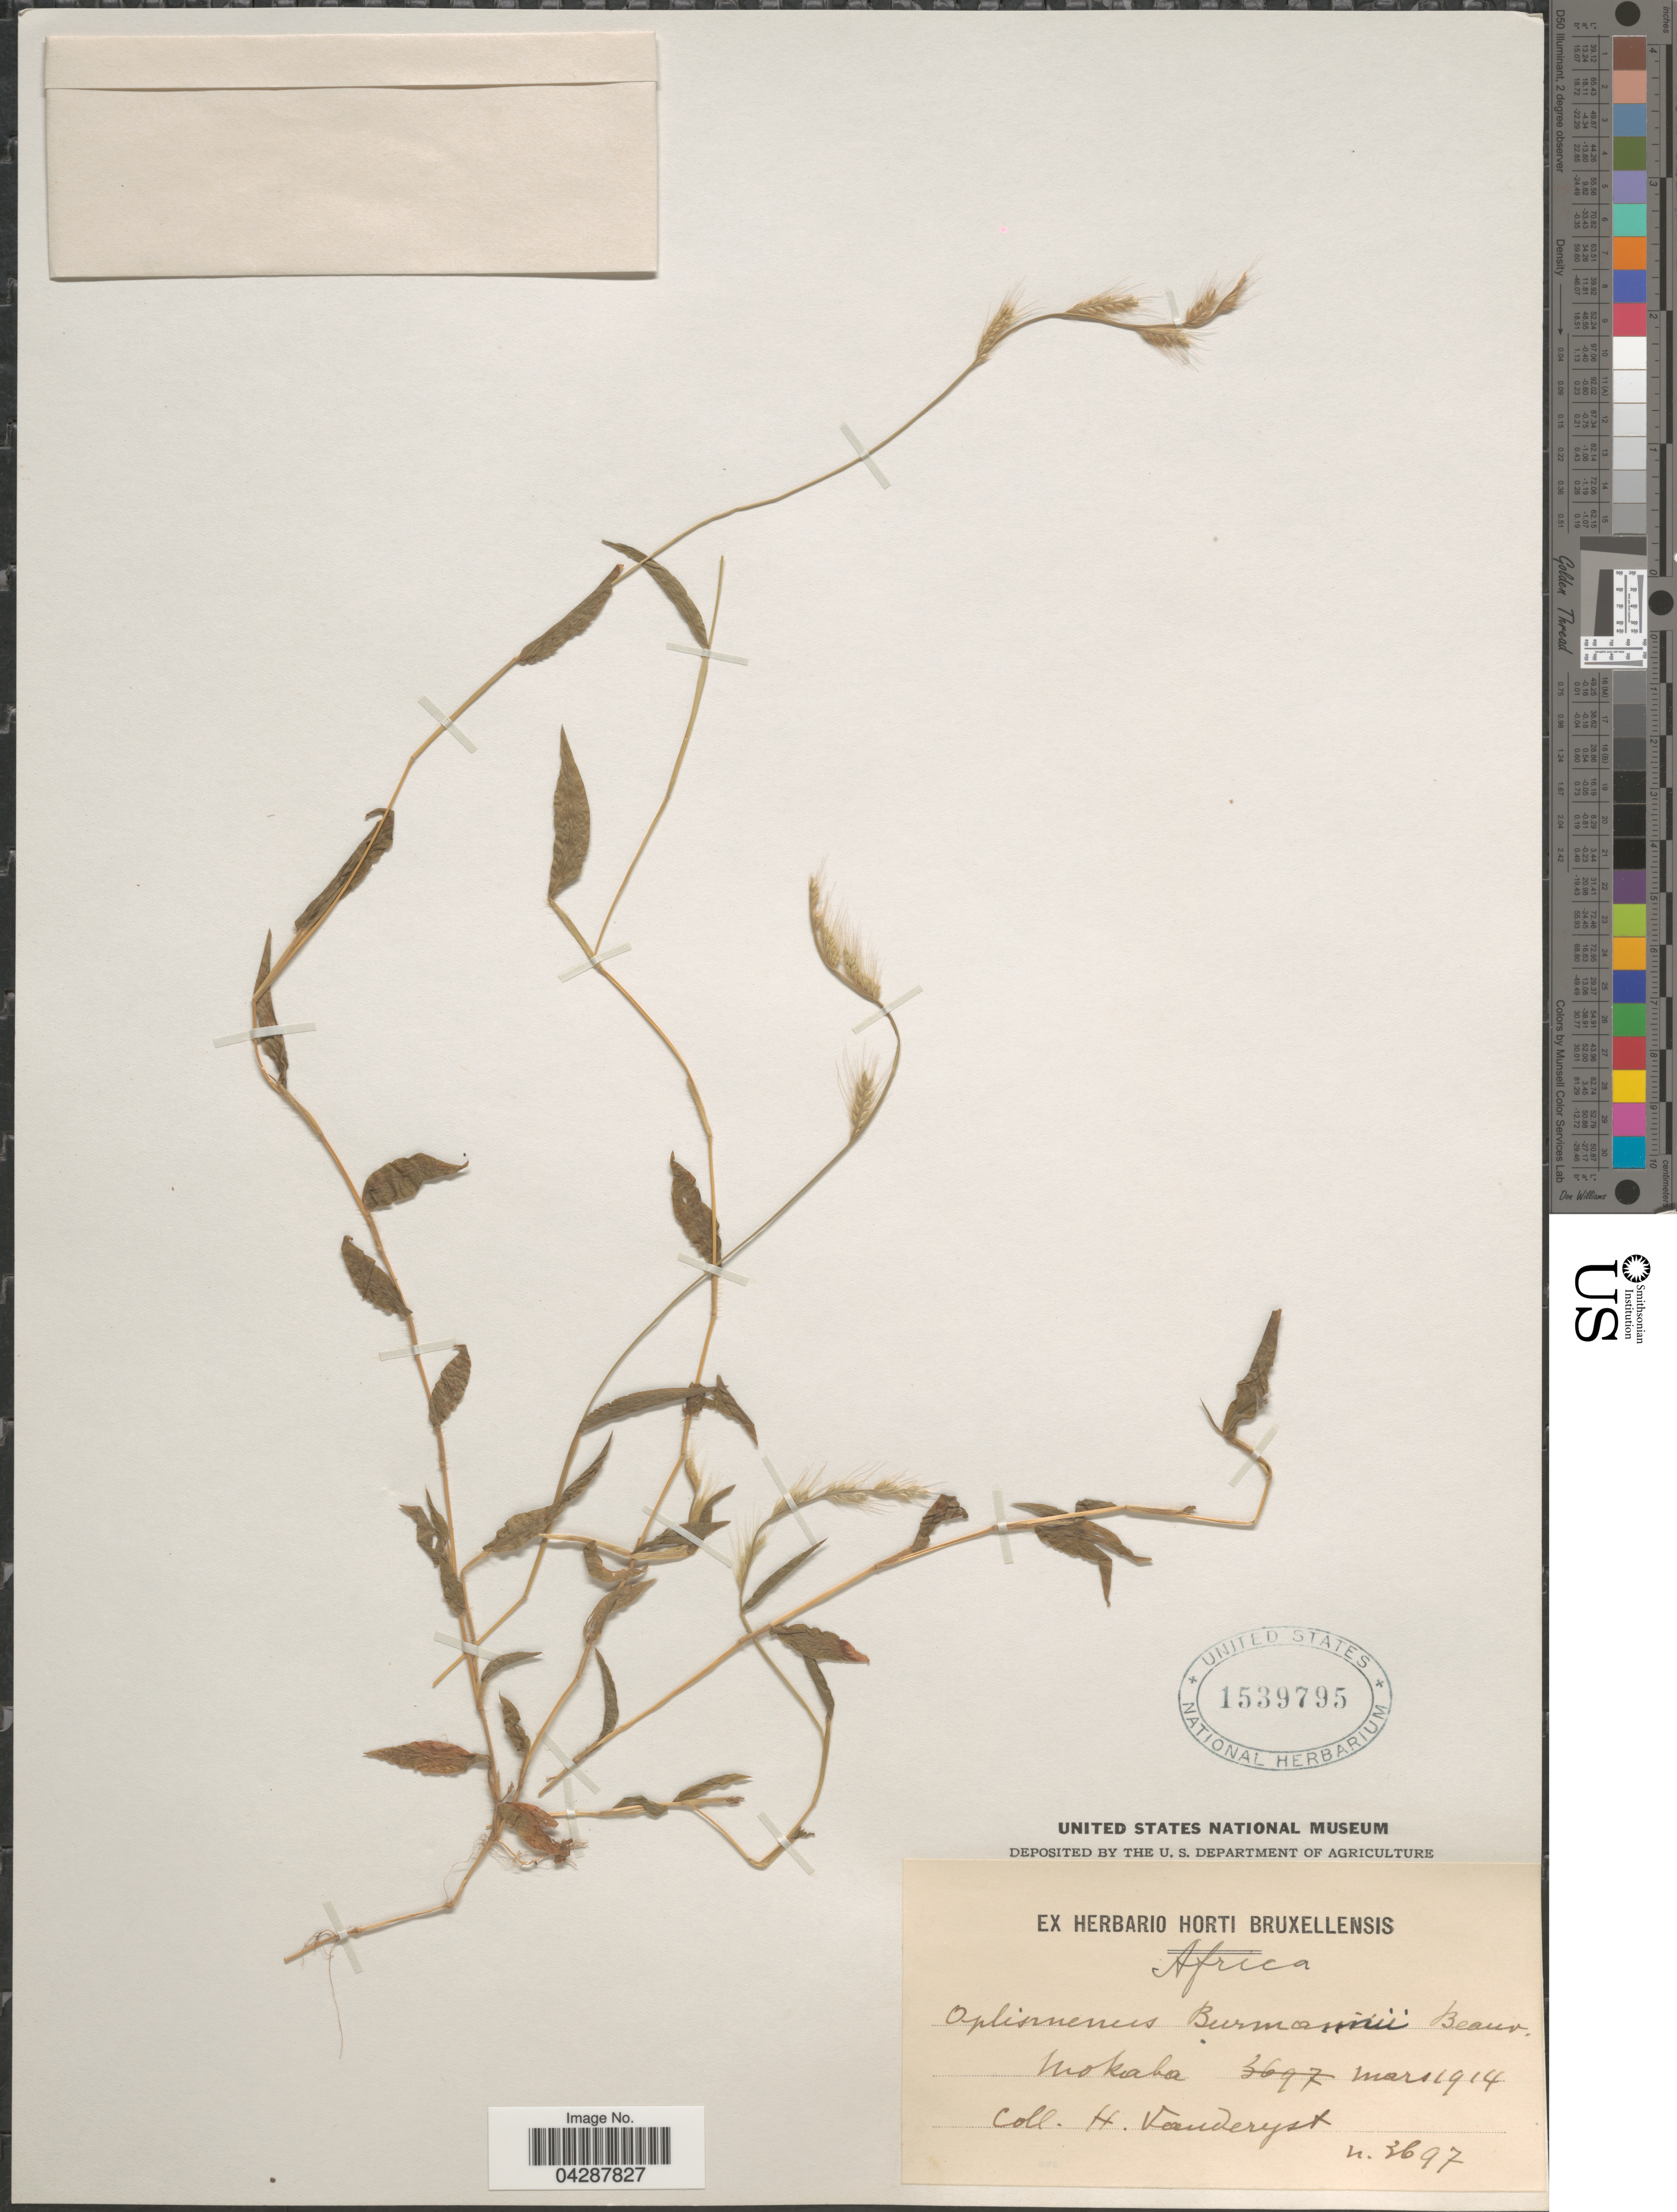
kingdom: Plantae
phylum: Tracheophyta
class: Liliopsida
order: Poales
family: Poaceae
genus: Oplismenus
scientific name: Oplismenus burmannii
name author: (Retz.) P. Beauv.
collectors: H. J. R. Vanderyst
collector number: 3697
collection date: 1914-03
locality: Africa. Mokaba.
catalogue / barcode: US 1539795